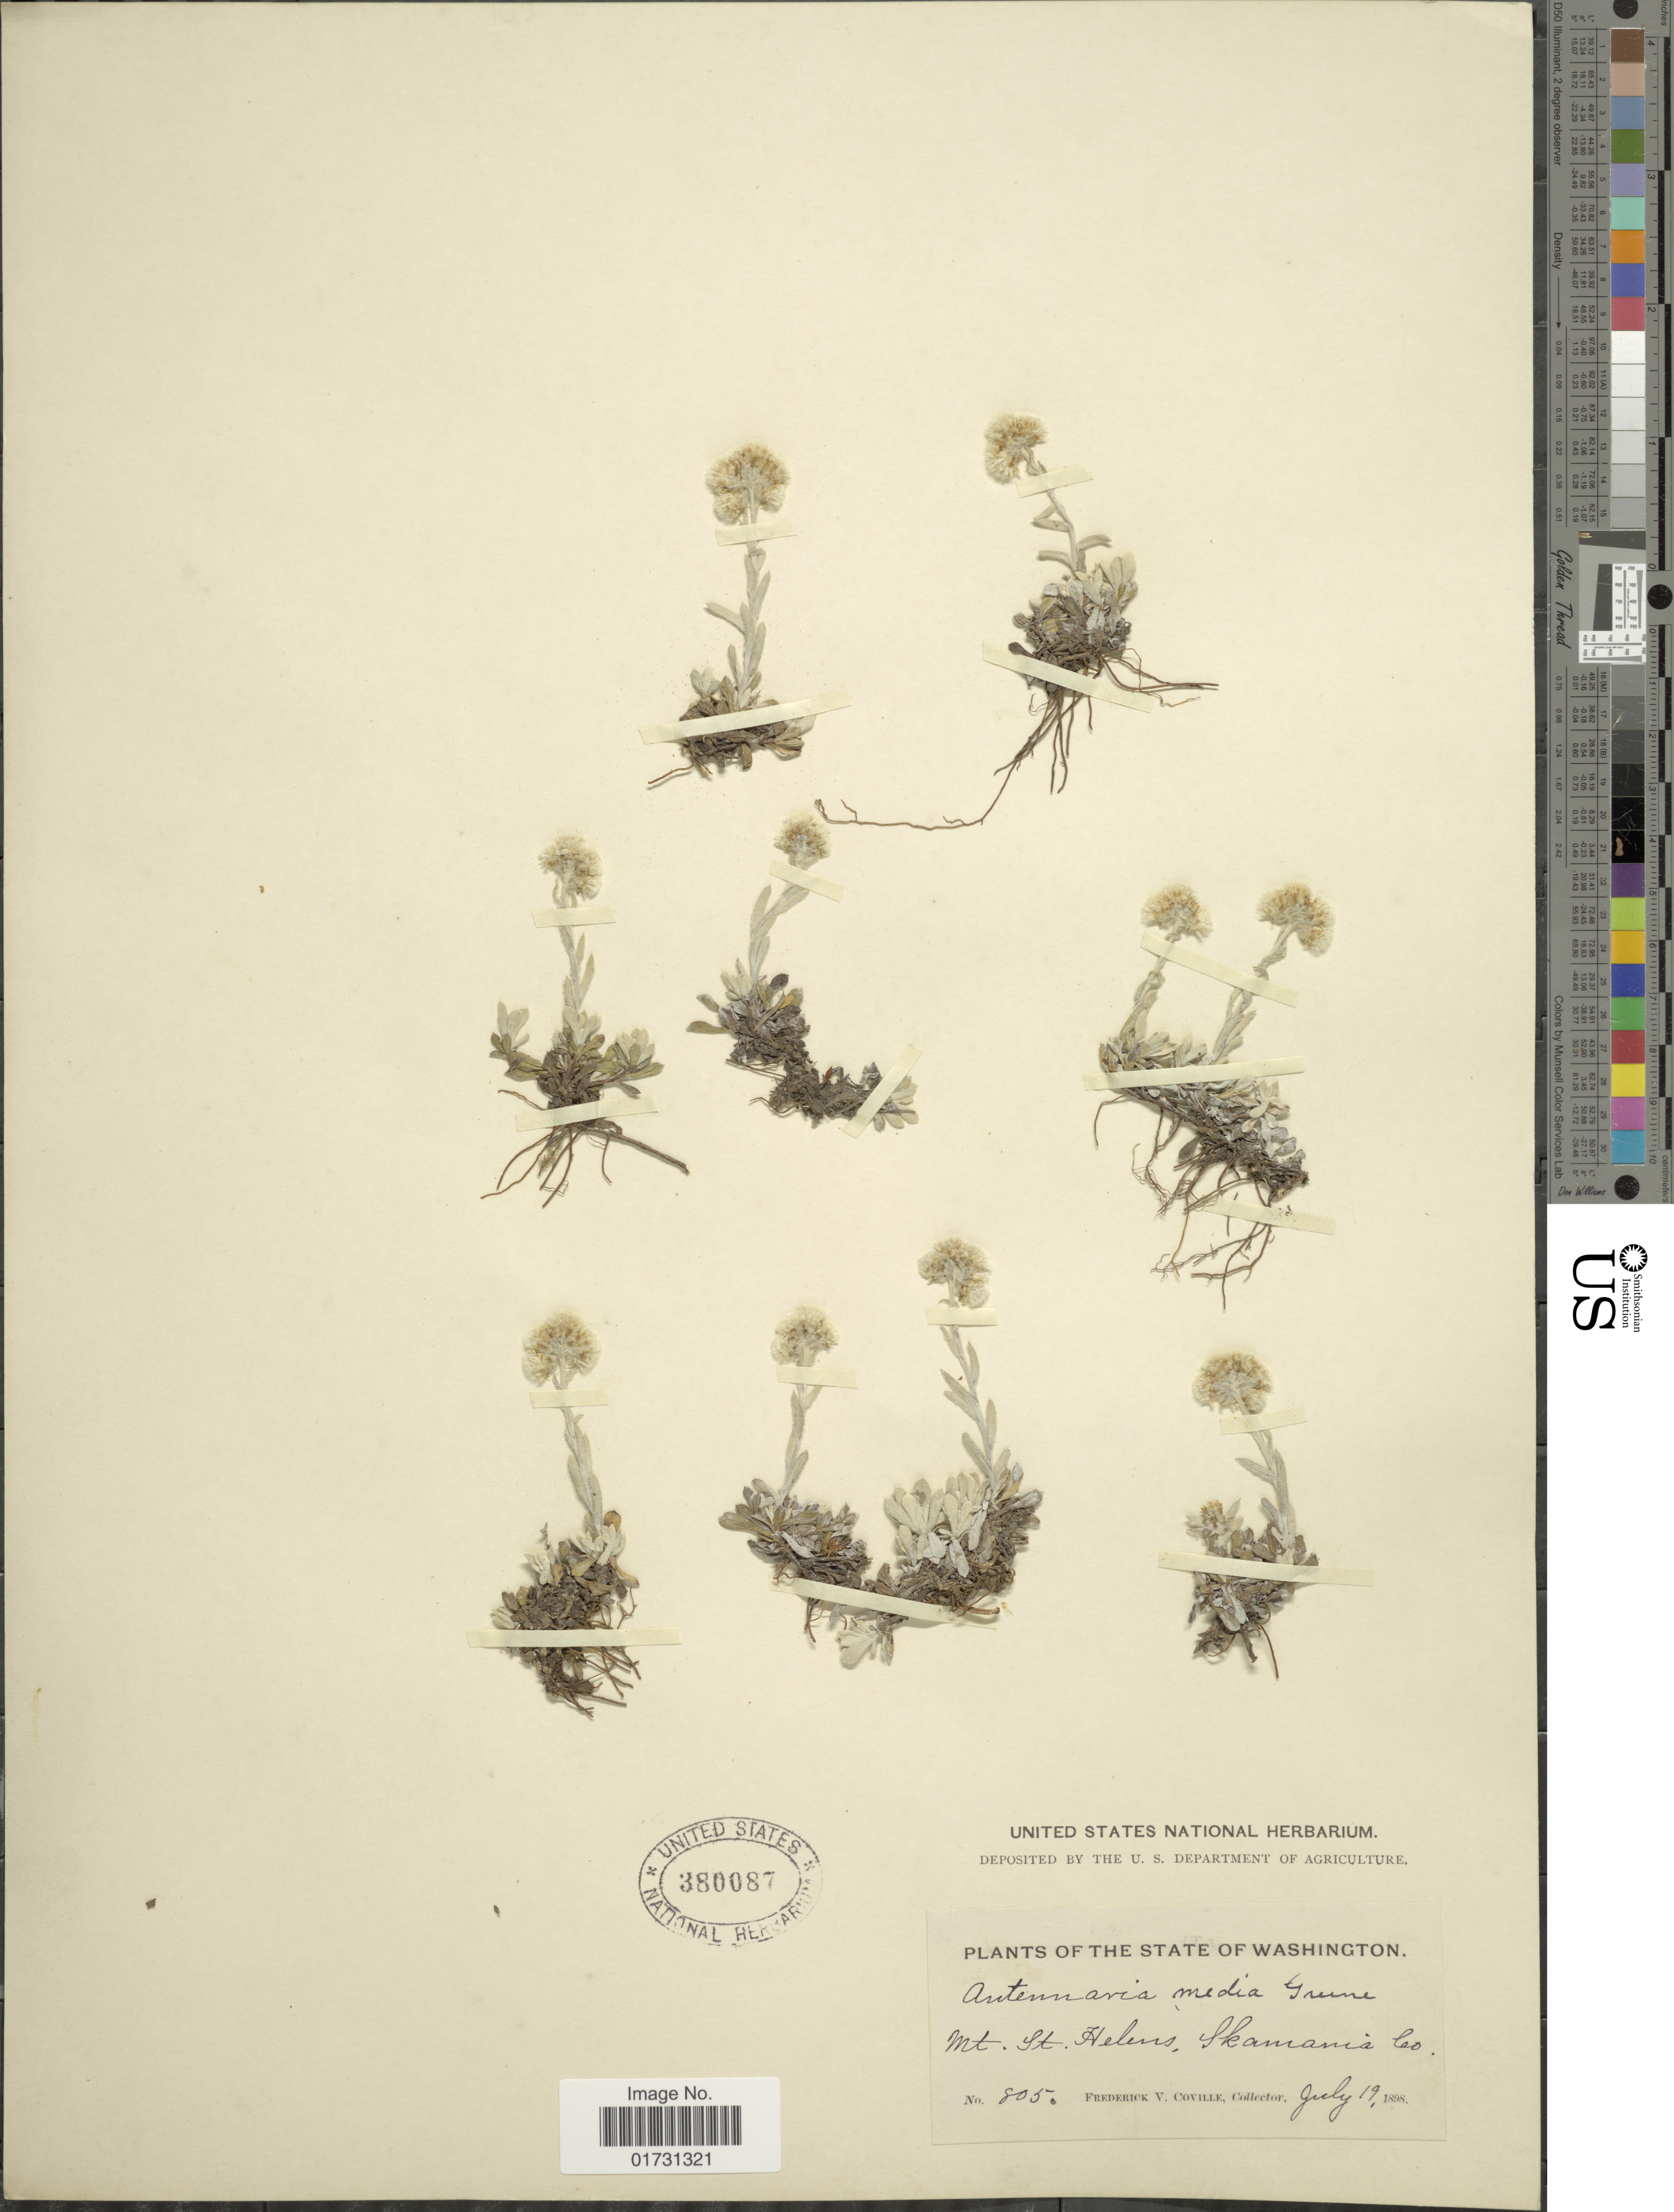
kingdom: Plantae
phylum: Tracheophyta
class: Magnoliopsida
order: Asterales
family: Asteraceae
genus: Antennaria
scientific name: Antennaria media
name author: Greene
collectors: F. V. Coville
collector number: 805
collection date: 1898-07-19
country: United States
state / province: Washington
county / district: Skamania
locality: The State of Washington, Mt. St. Helens, Skamanis Co.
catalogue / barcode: US 380087